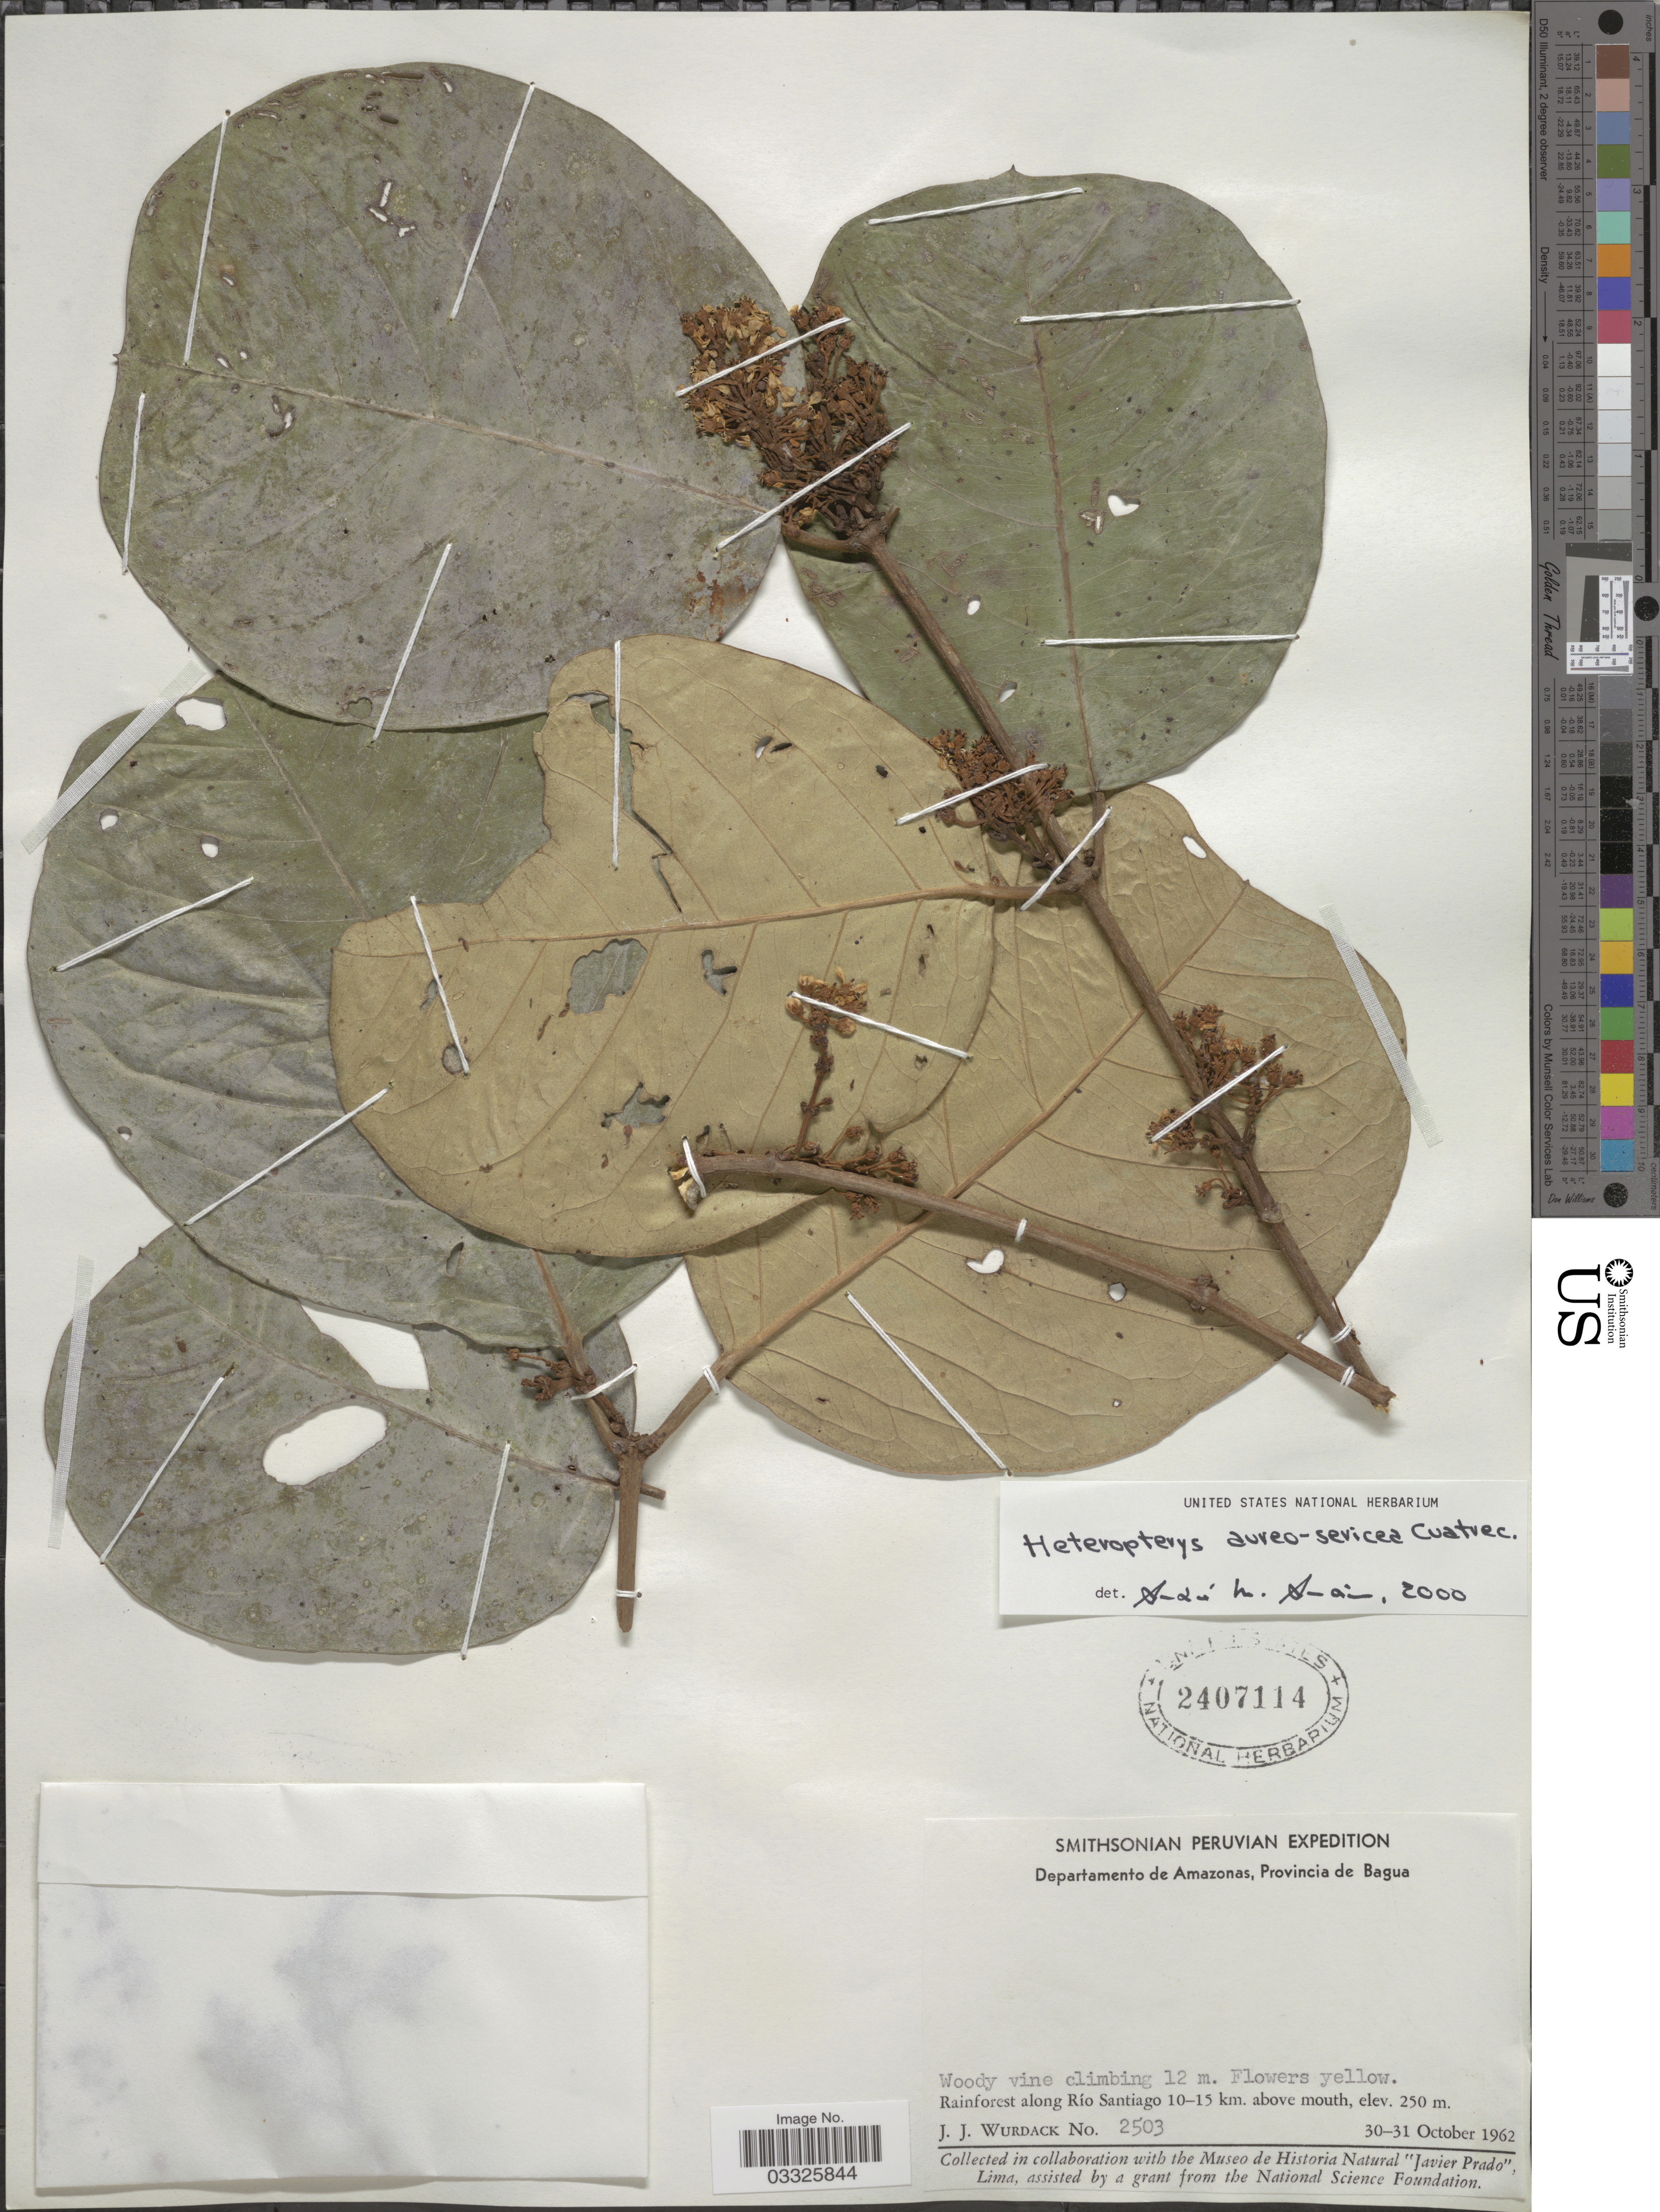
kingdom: Plantae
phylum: Tracheophyta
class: Magnoliopsida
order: Malpighiales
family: Malpighiaceae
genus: Heteropterys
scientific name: Heteropterys aureo-sericea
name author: Cuatrec.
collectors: J. J. Wurdack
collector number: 2503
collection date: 1962-10-30/1962-10-31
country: Peru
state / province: Amazonas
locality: Departamento de Amazonas, Provincia de Bagua. Rainforest along Río Santiago 10-15 km. above mouth.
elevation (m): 250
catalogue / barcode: US 2407114